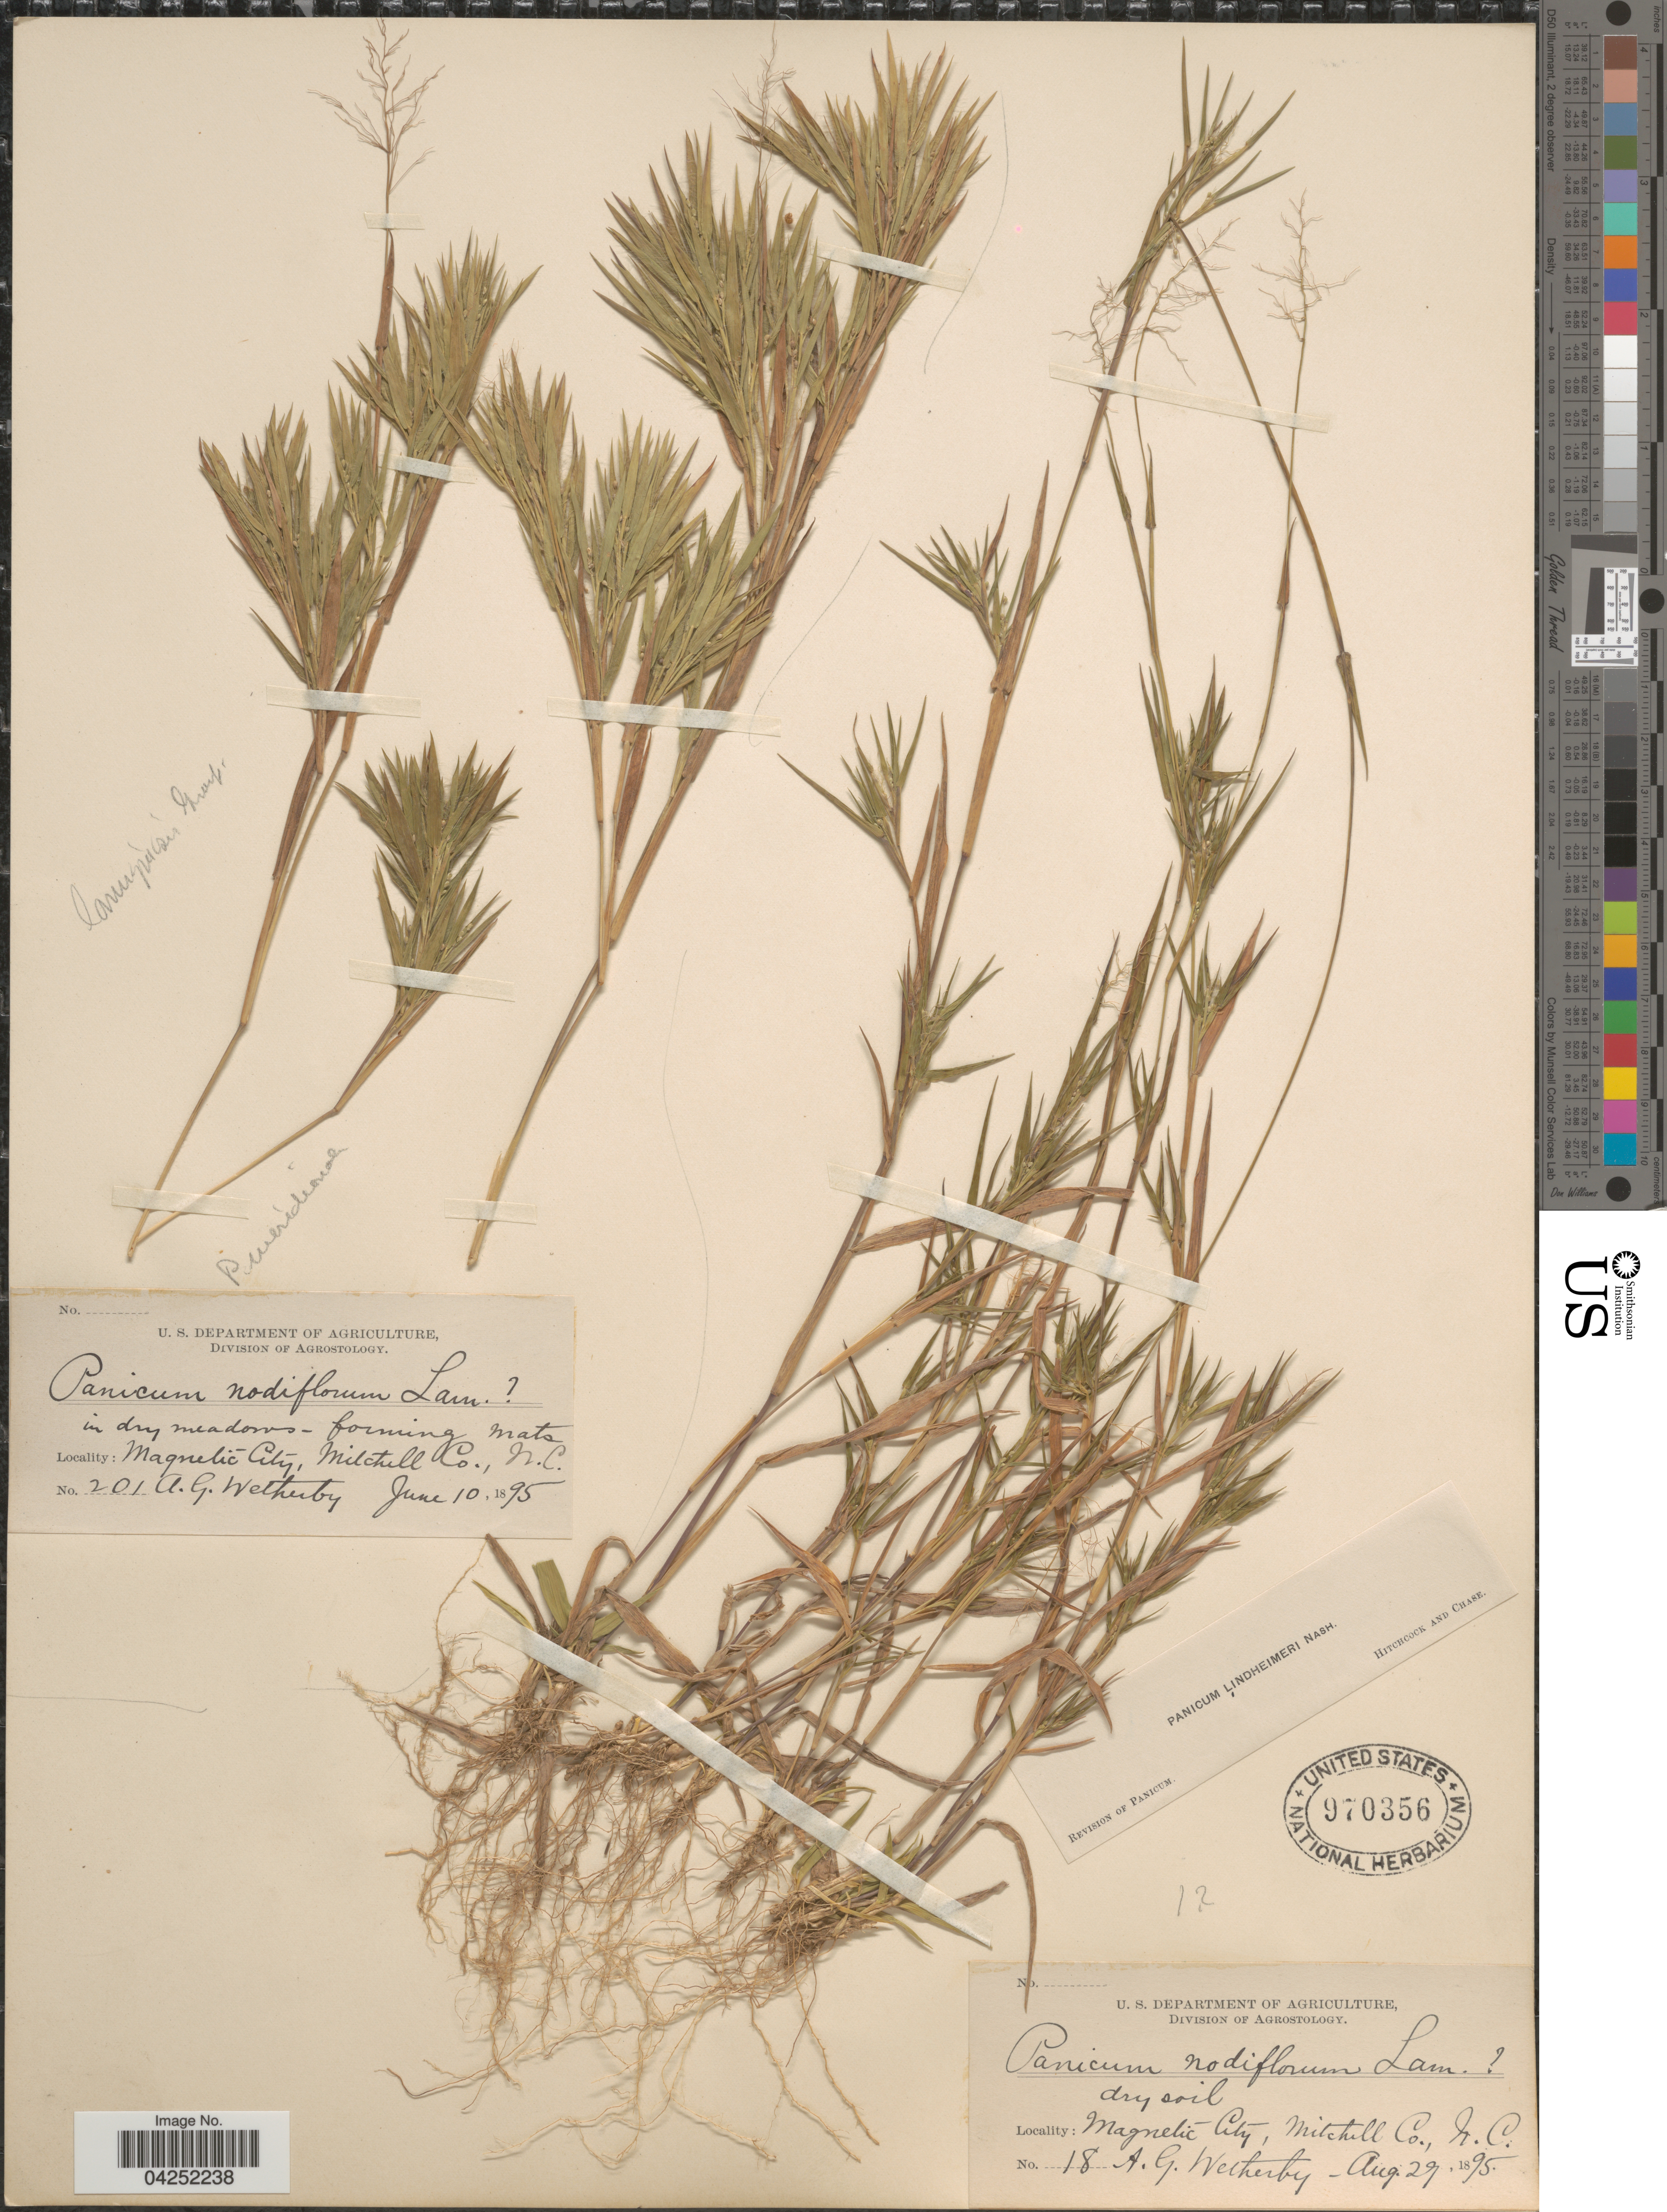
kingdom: Plantae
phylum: Tracheophyta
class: Liliopsida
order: Poales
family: Poaceae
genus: Dichanthelium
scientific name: Dichanthelium acuminatum var. lindheimeri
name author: (Nash) Gould & C.A. Clark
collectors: A. Wetherby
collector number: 18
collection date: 1895-08-29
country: United States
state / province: North Carolina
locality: Dry soil. Magnetic City, Mitchell Co.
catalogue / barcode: US 970356-2